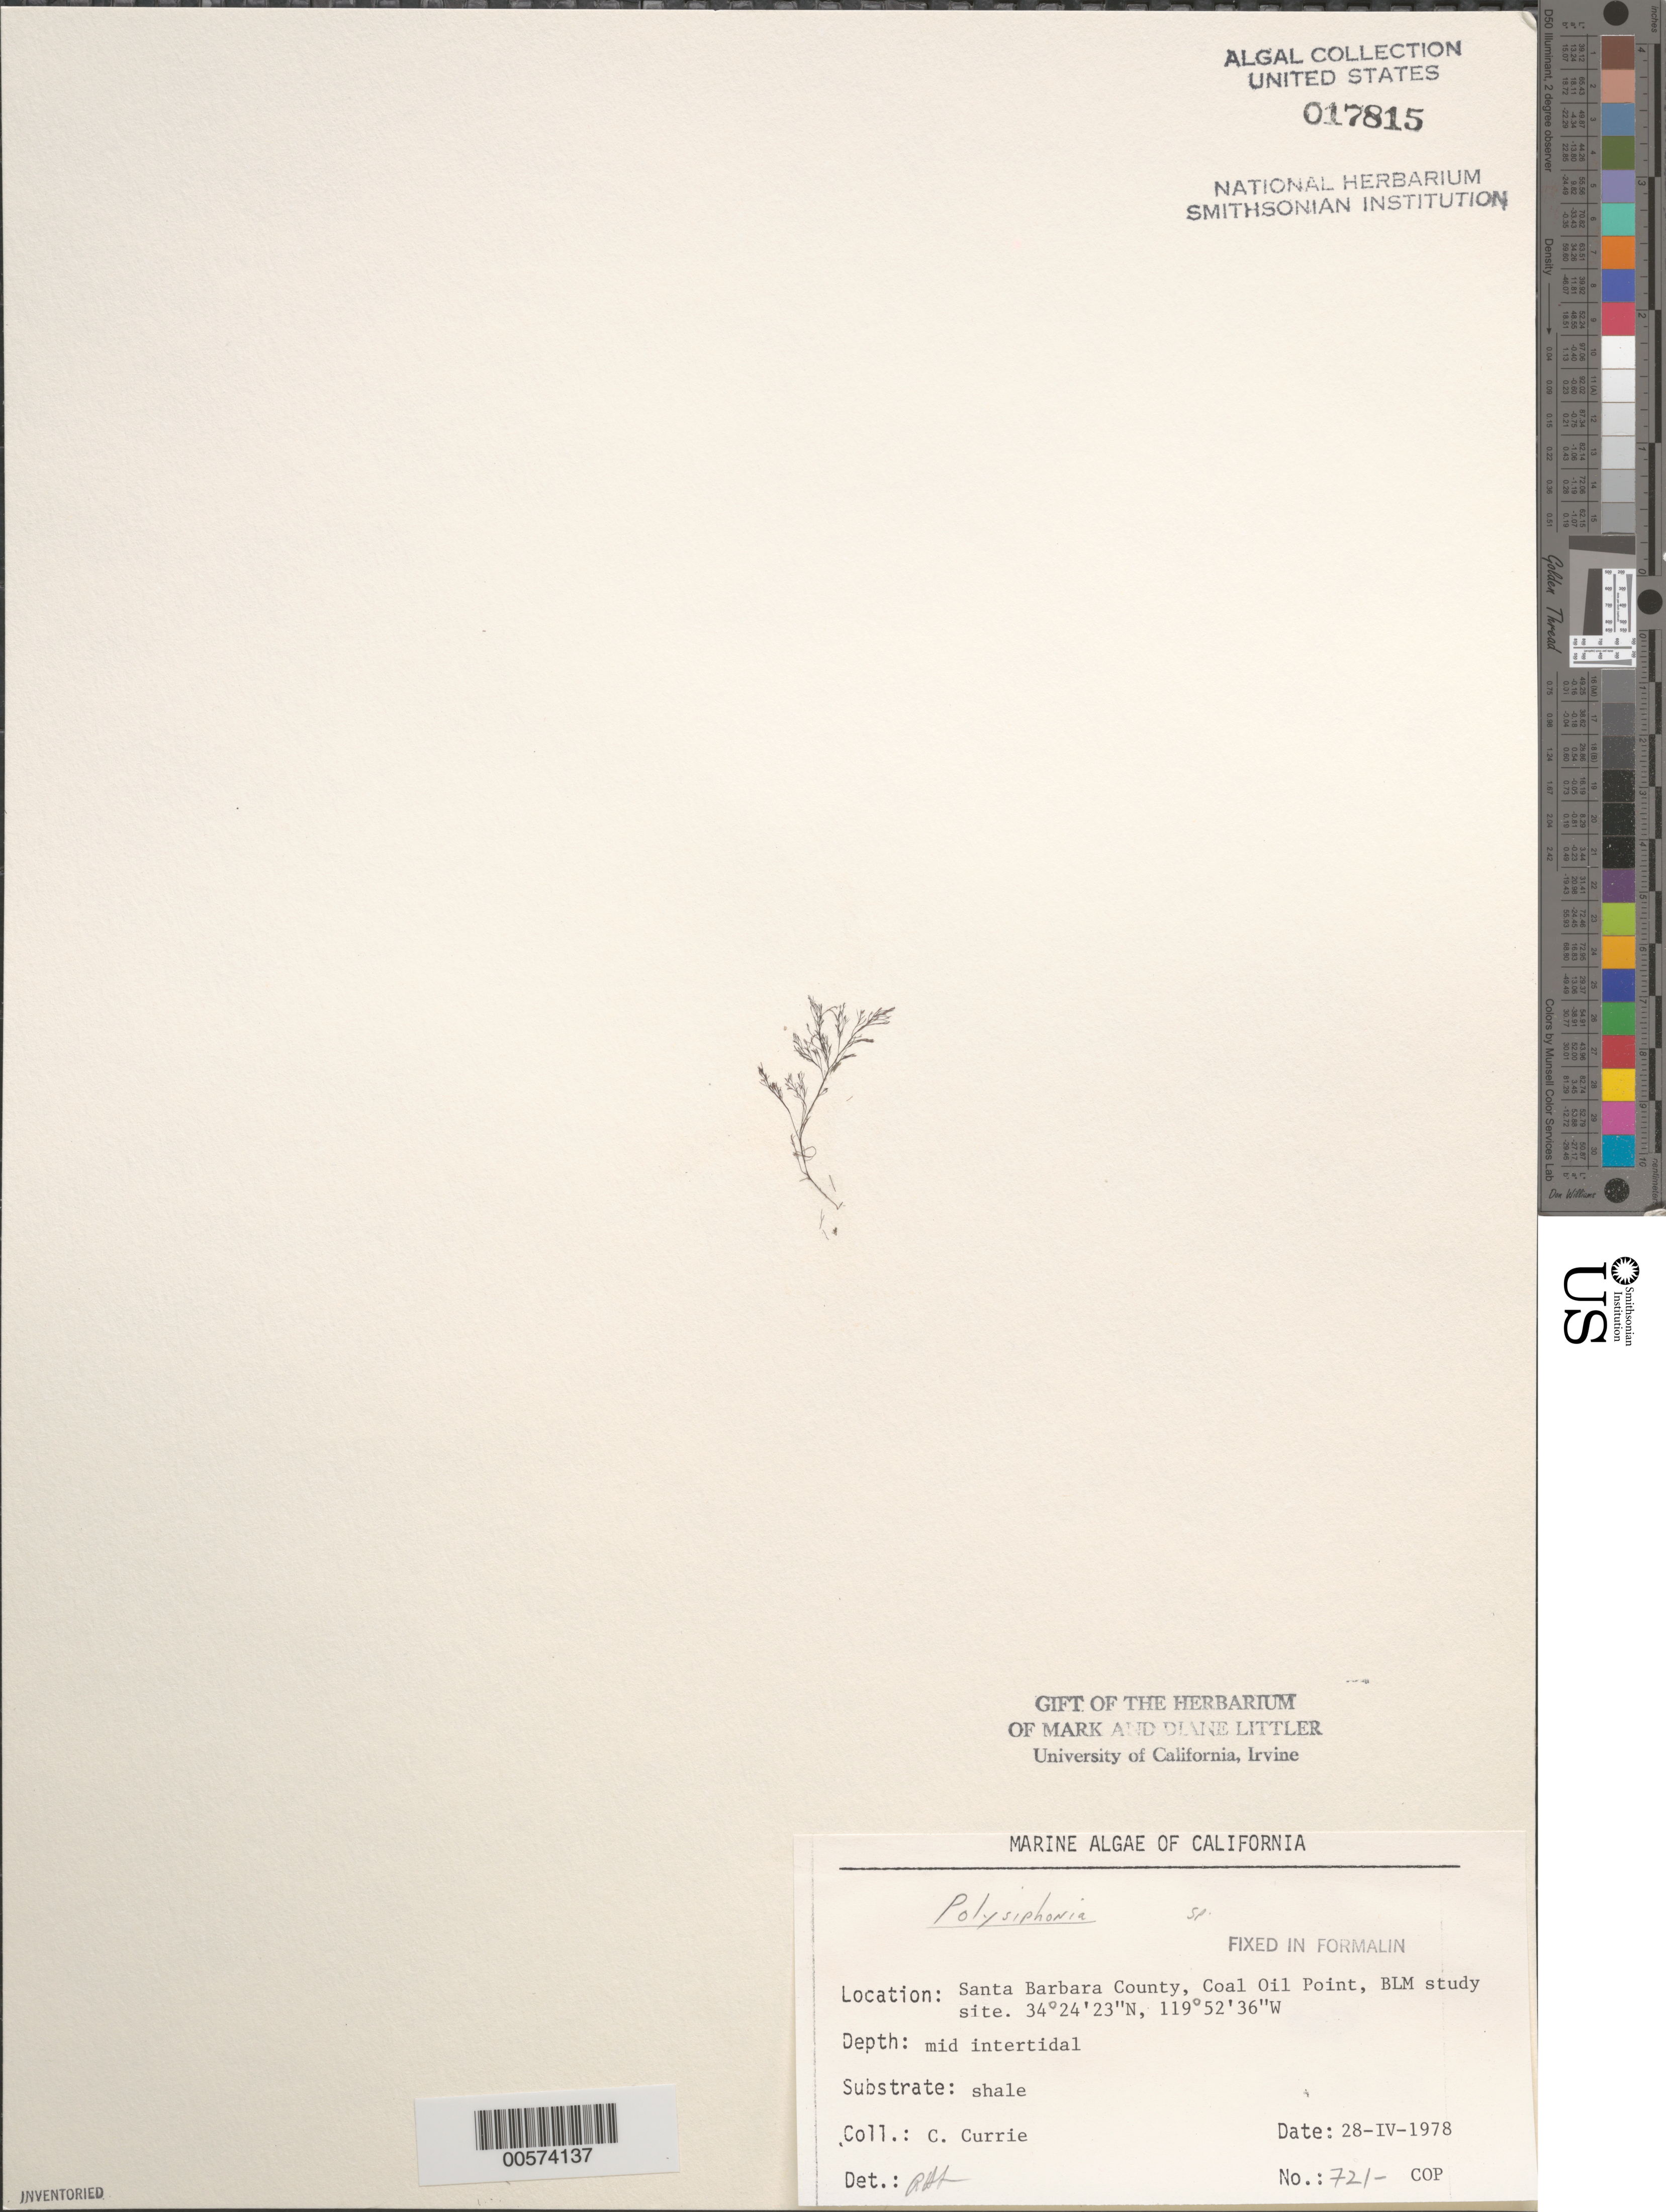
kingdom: Plantae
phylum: Rhodophyta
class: Florideophyceae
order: Ceramiales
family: Rhodomelaceae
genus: Polysiphonia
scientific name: Polysiphonia sp.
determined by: Sims, Robert H.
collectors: C. Currie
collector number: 721-cop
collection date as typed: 28 Apr 1978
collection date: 1978-04-28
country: United States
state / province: California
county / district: Santa Barbara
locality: Coal Oil Point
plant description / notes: BLM-SOCALBIGHT Rocky Intertidal Survey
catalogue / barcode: US 17815